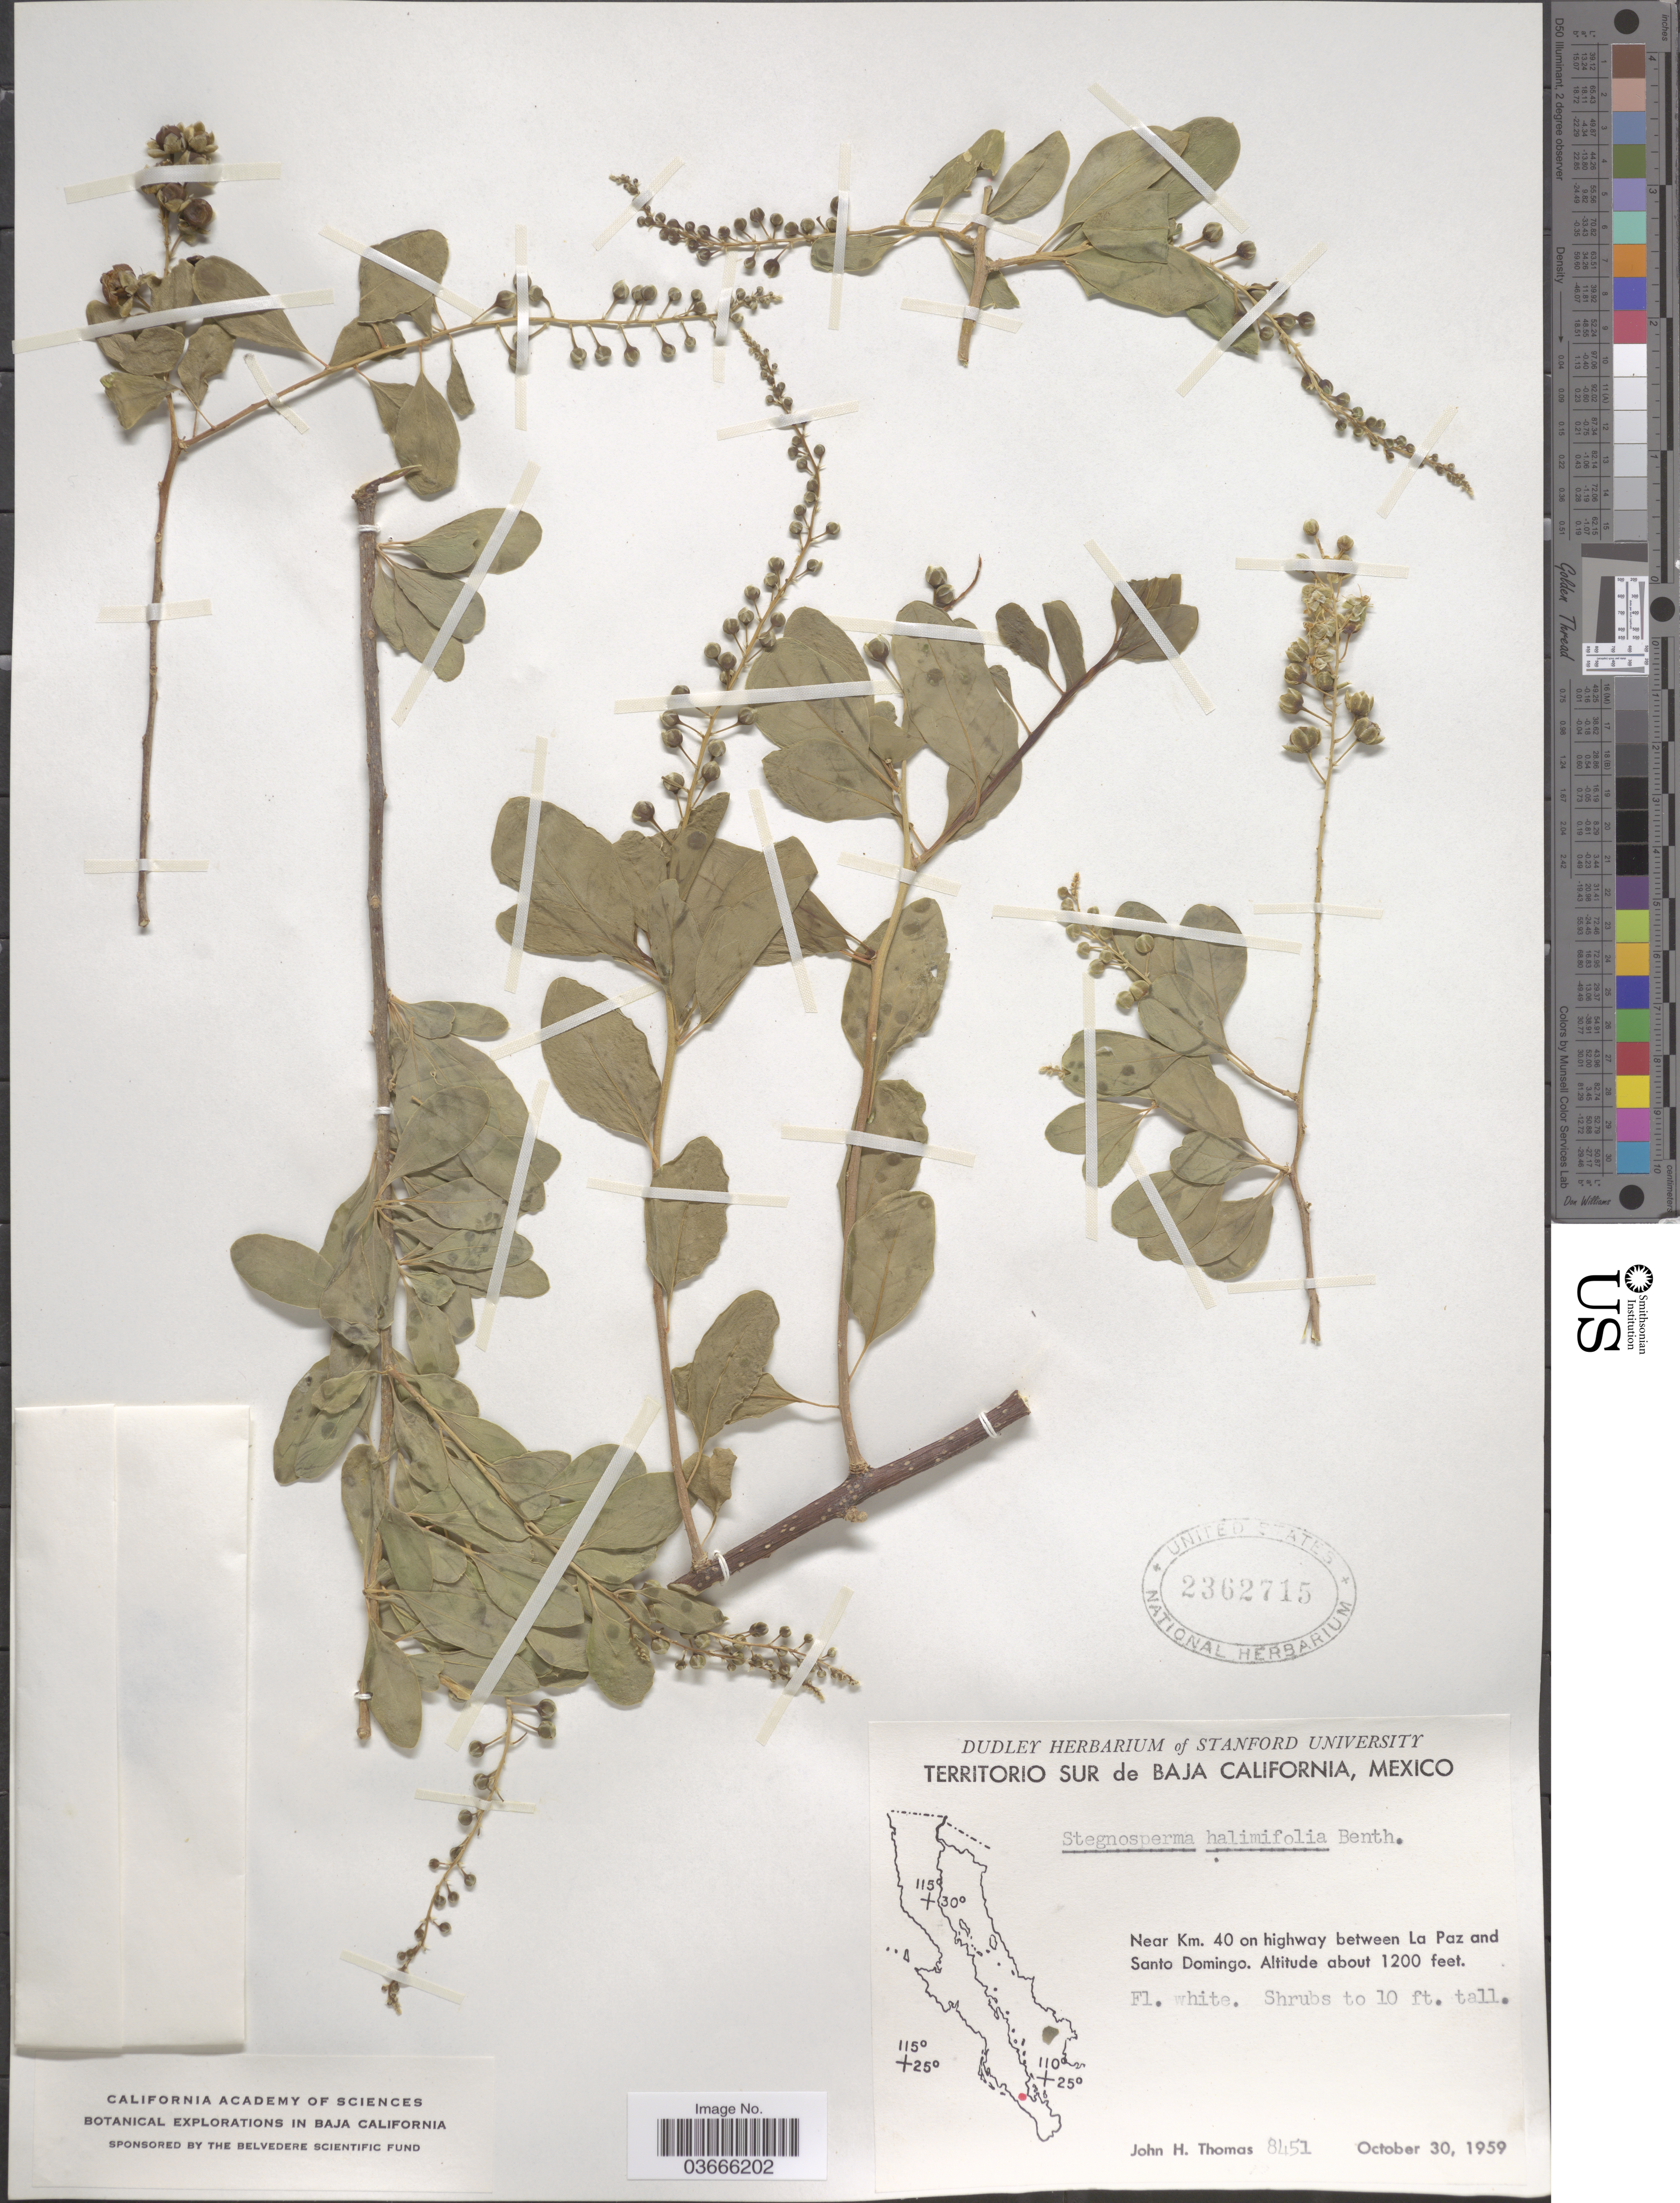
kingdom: Plantae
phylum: Tracheophyta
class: Magnoliopsida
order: Caryophyllales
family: Stegnospermataceae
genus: Stegnosperma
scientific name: Stegnosperma halimifolium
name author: Benth.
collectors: J. H. Thomas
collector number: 8451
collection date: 1959-10-30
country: Mexico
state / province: Baja California Sur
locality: Territorio Sur de Baja California. Near Km. 40 on highway between La Paz and Santo Domingo.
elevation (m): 366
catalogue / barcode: US 2362715